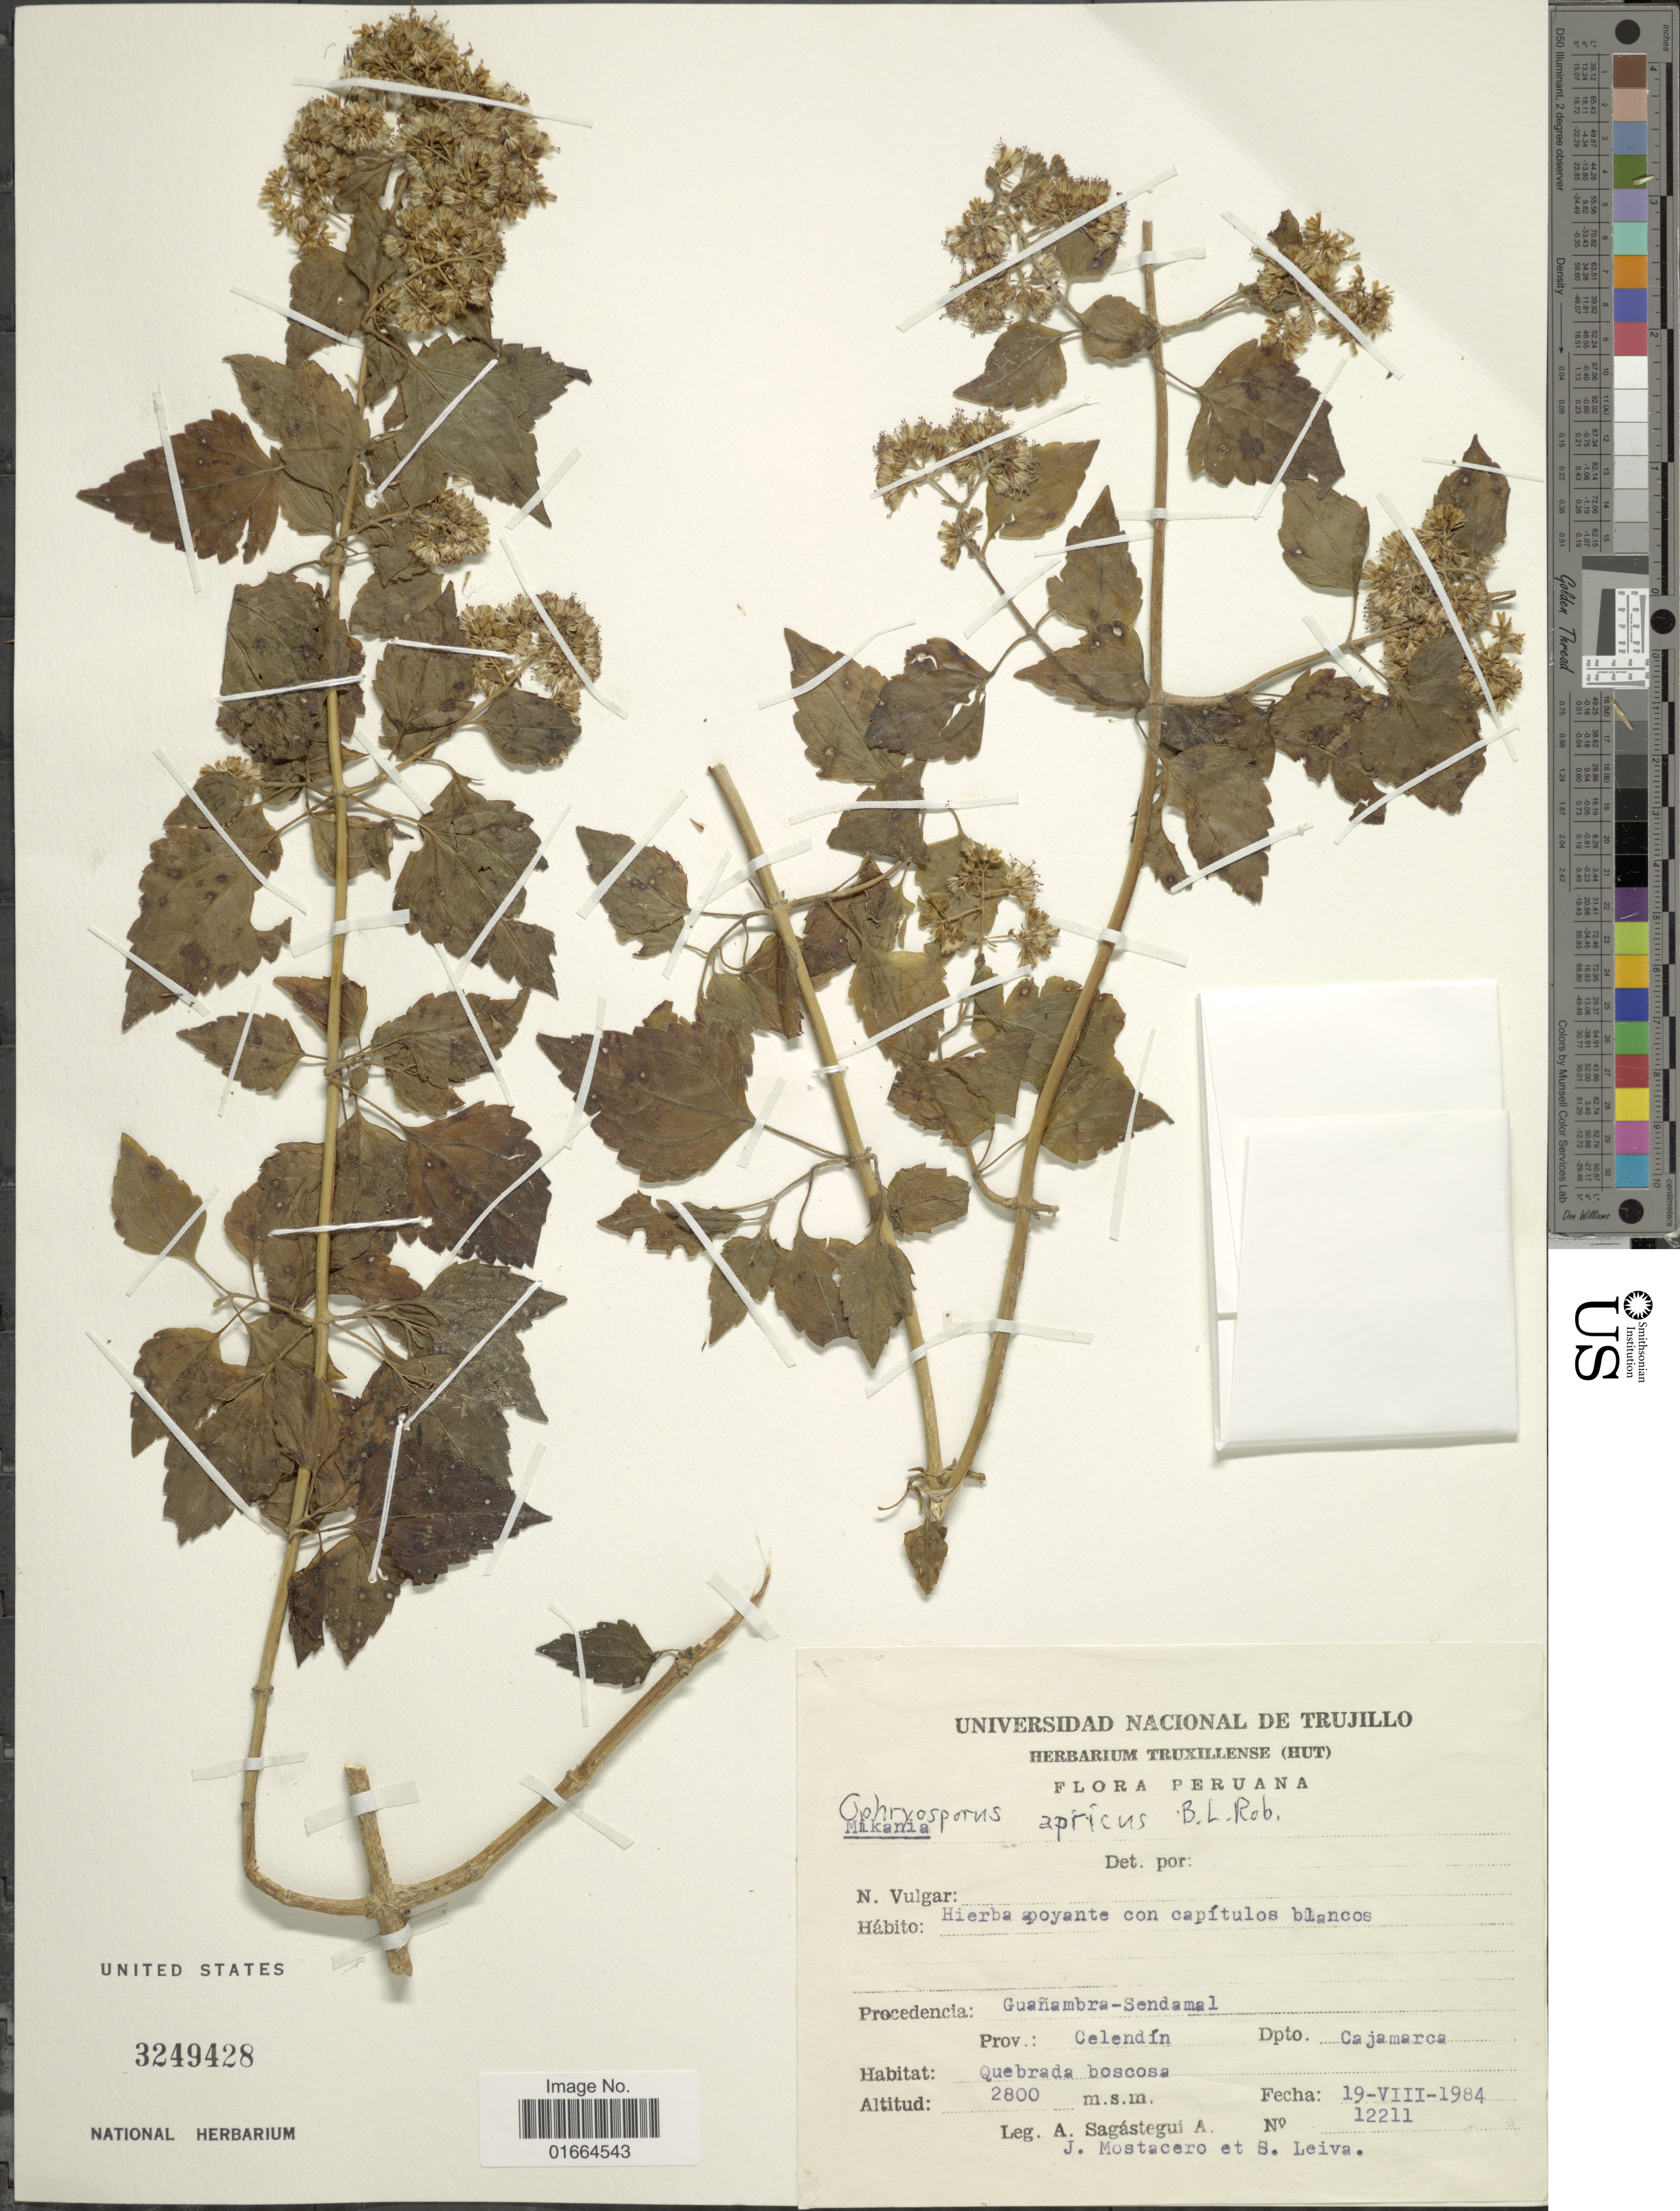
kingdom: Plantae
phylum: Tracheophyta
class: Magnoliopsida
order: Asterales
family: Asteraceae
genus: Ophryosporus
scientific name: Ophryosporus apricus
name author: B.L. Rob.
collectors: A. Sagástegui A., J. Mostacero & S. Leiva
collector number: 12211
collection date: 1984-08-19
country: Peru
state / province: Cajamarca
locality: Procedencia: Guanambra-Sendamal, Prov.: Celendin, Dpto.: Cajamarca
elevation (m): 2800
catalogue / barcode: US 3249428